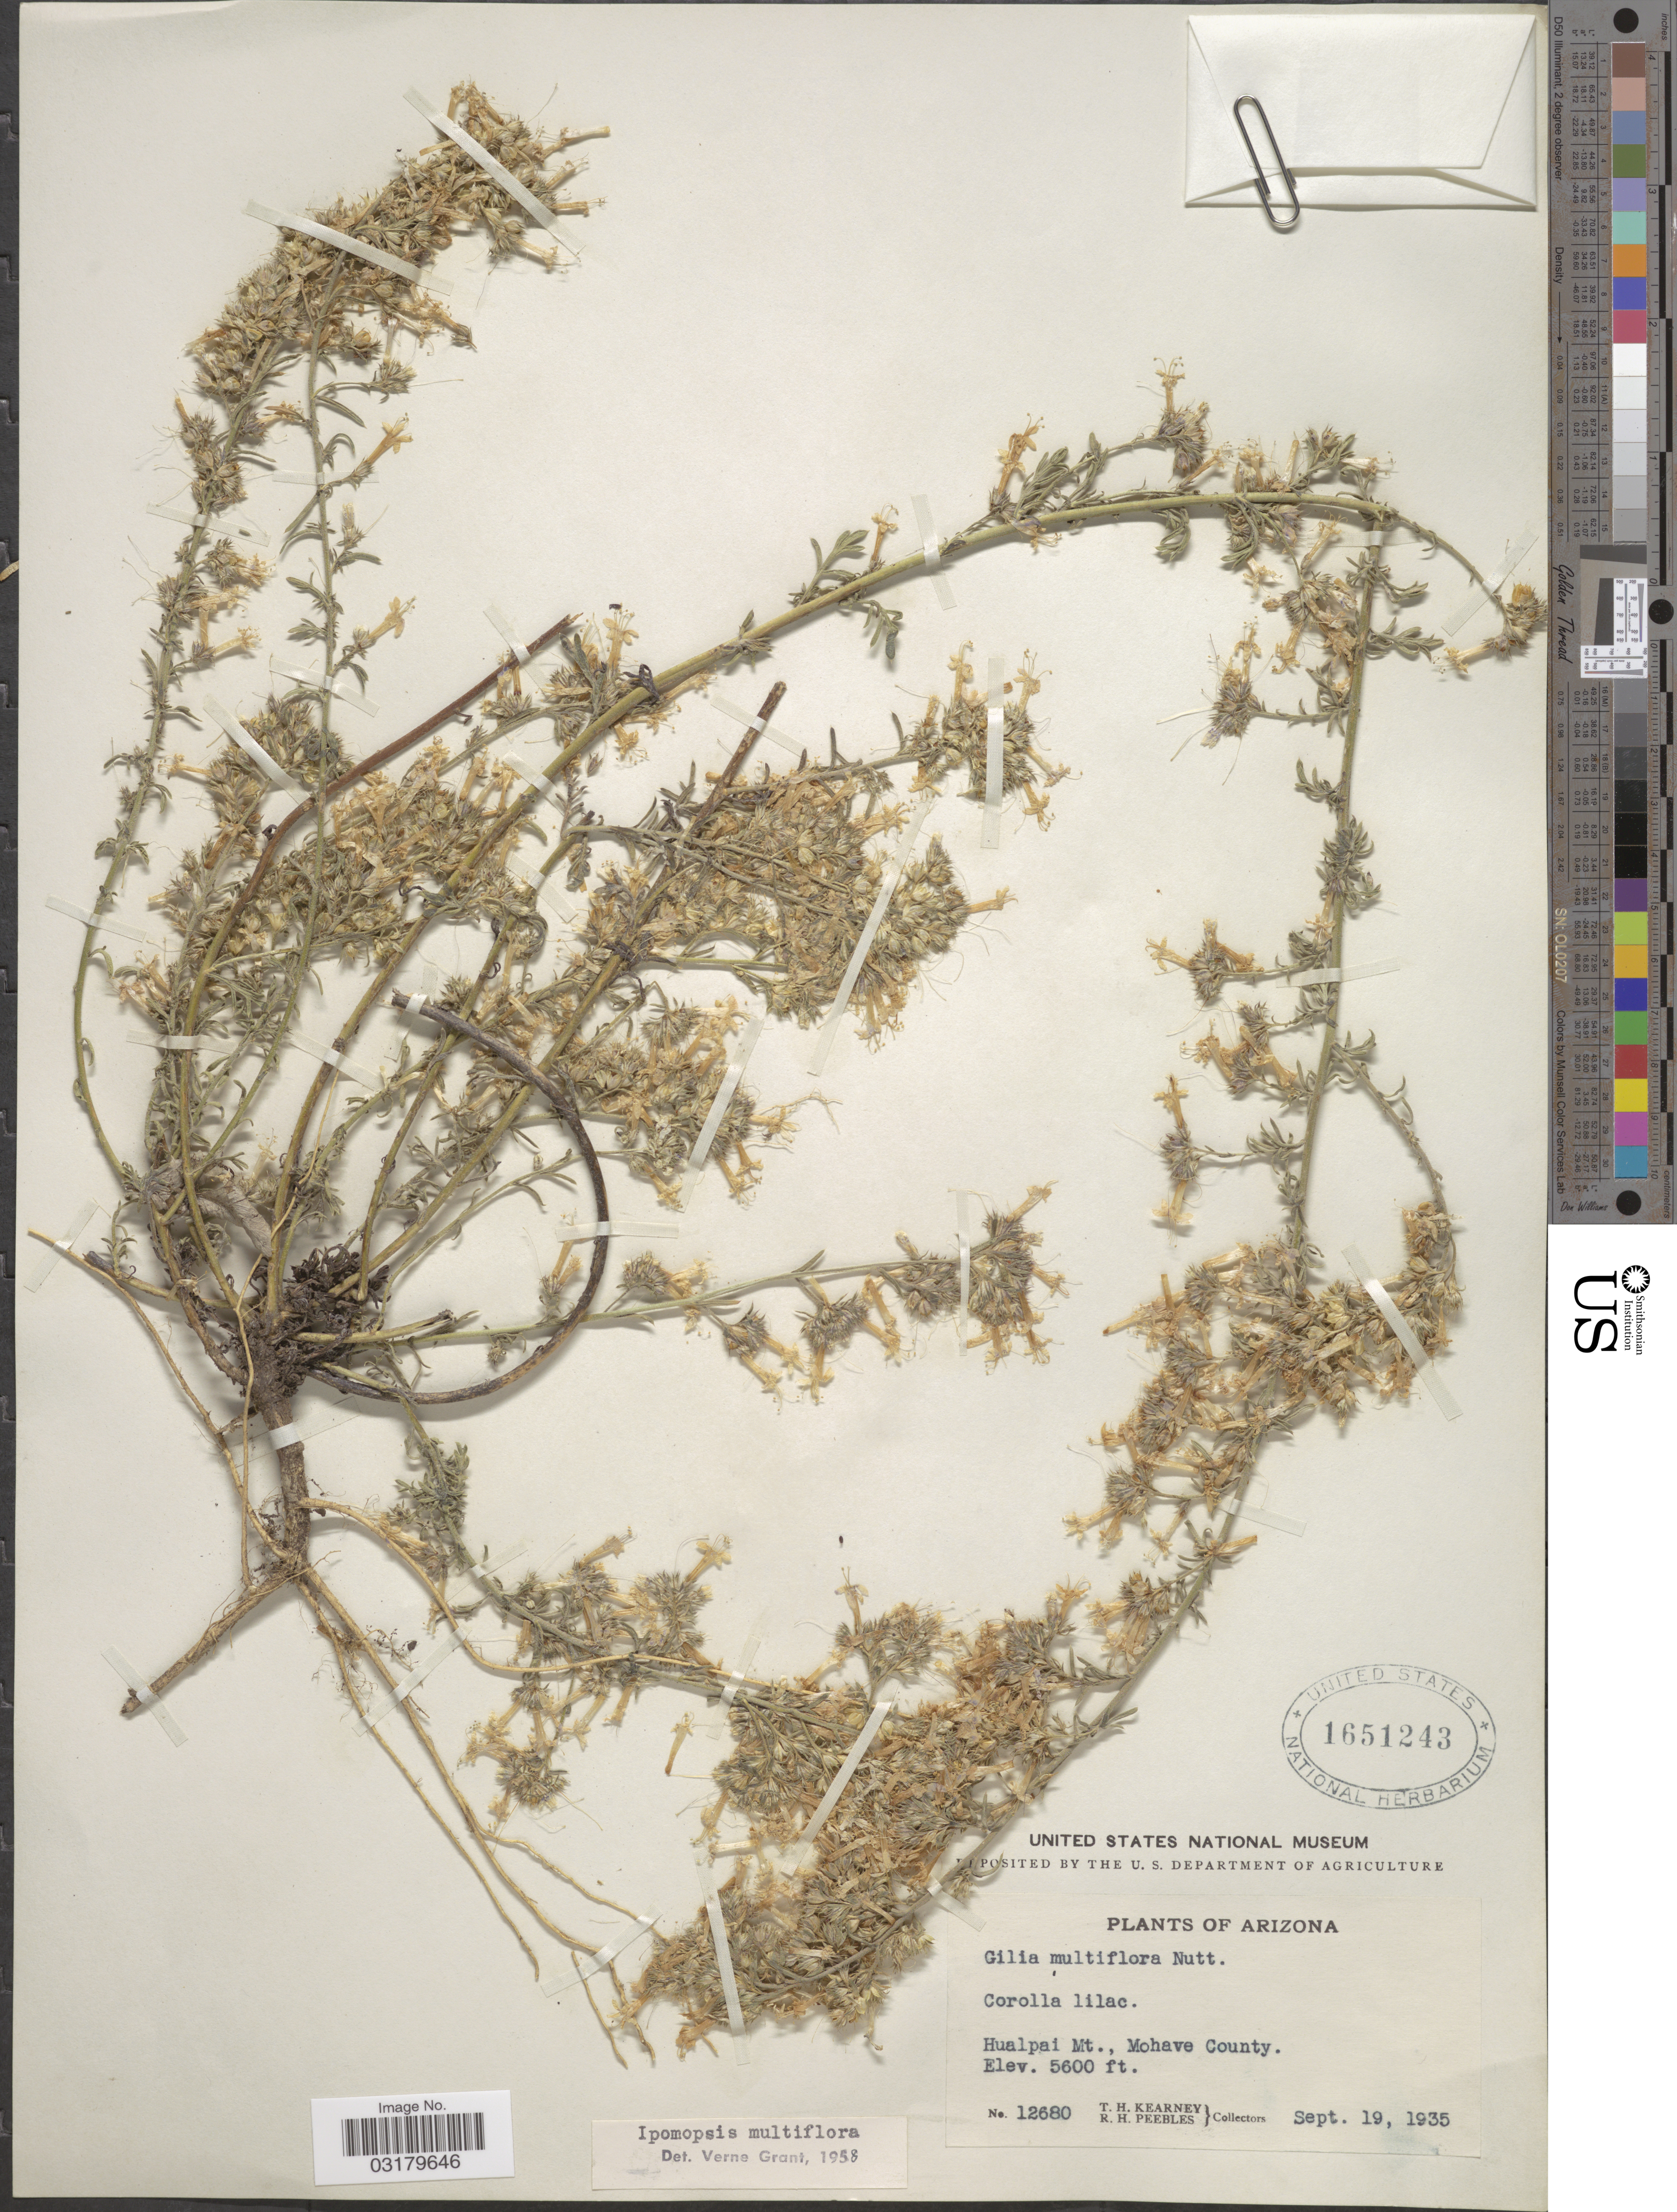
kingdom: Plantae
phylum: Tracheophyta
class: Magnoliopsida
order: Ericales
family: Polemoniaceae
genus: Ipomopsis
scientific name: Ipomopsis multiflora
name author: (Nutt.) V.E. Grant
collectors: T. H. Kearney & R. H. Peebles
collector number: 12680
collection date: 1935-09-19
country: United States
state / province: Arizona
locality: Hualpai Mt., Mohave County.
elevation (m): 1707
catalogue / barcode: US 1651243